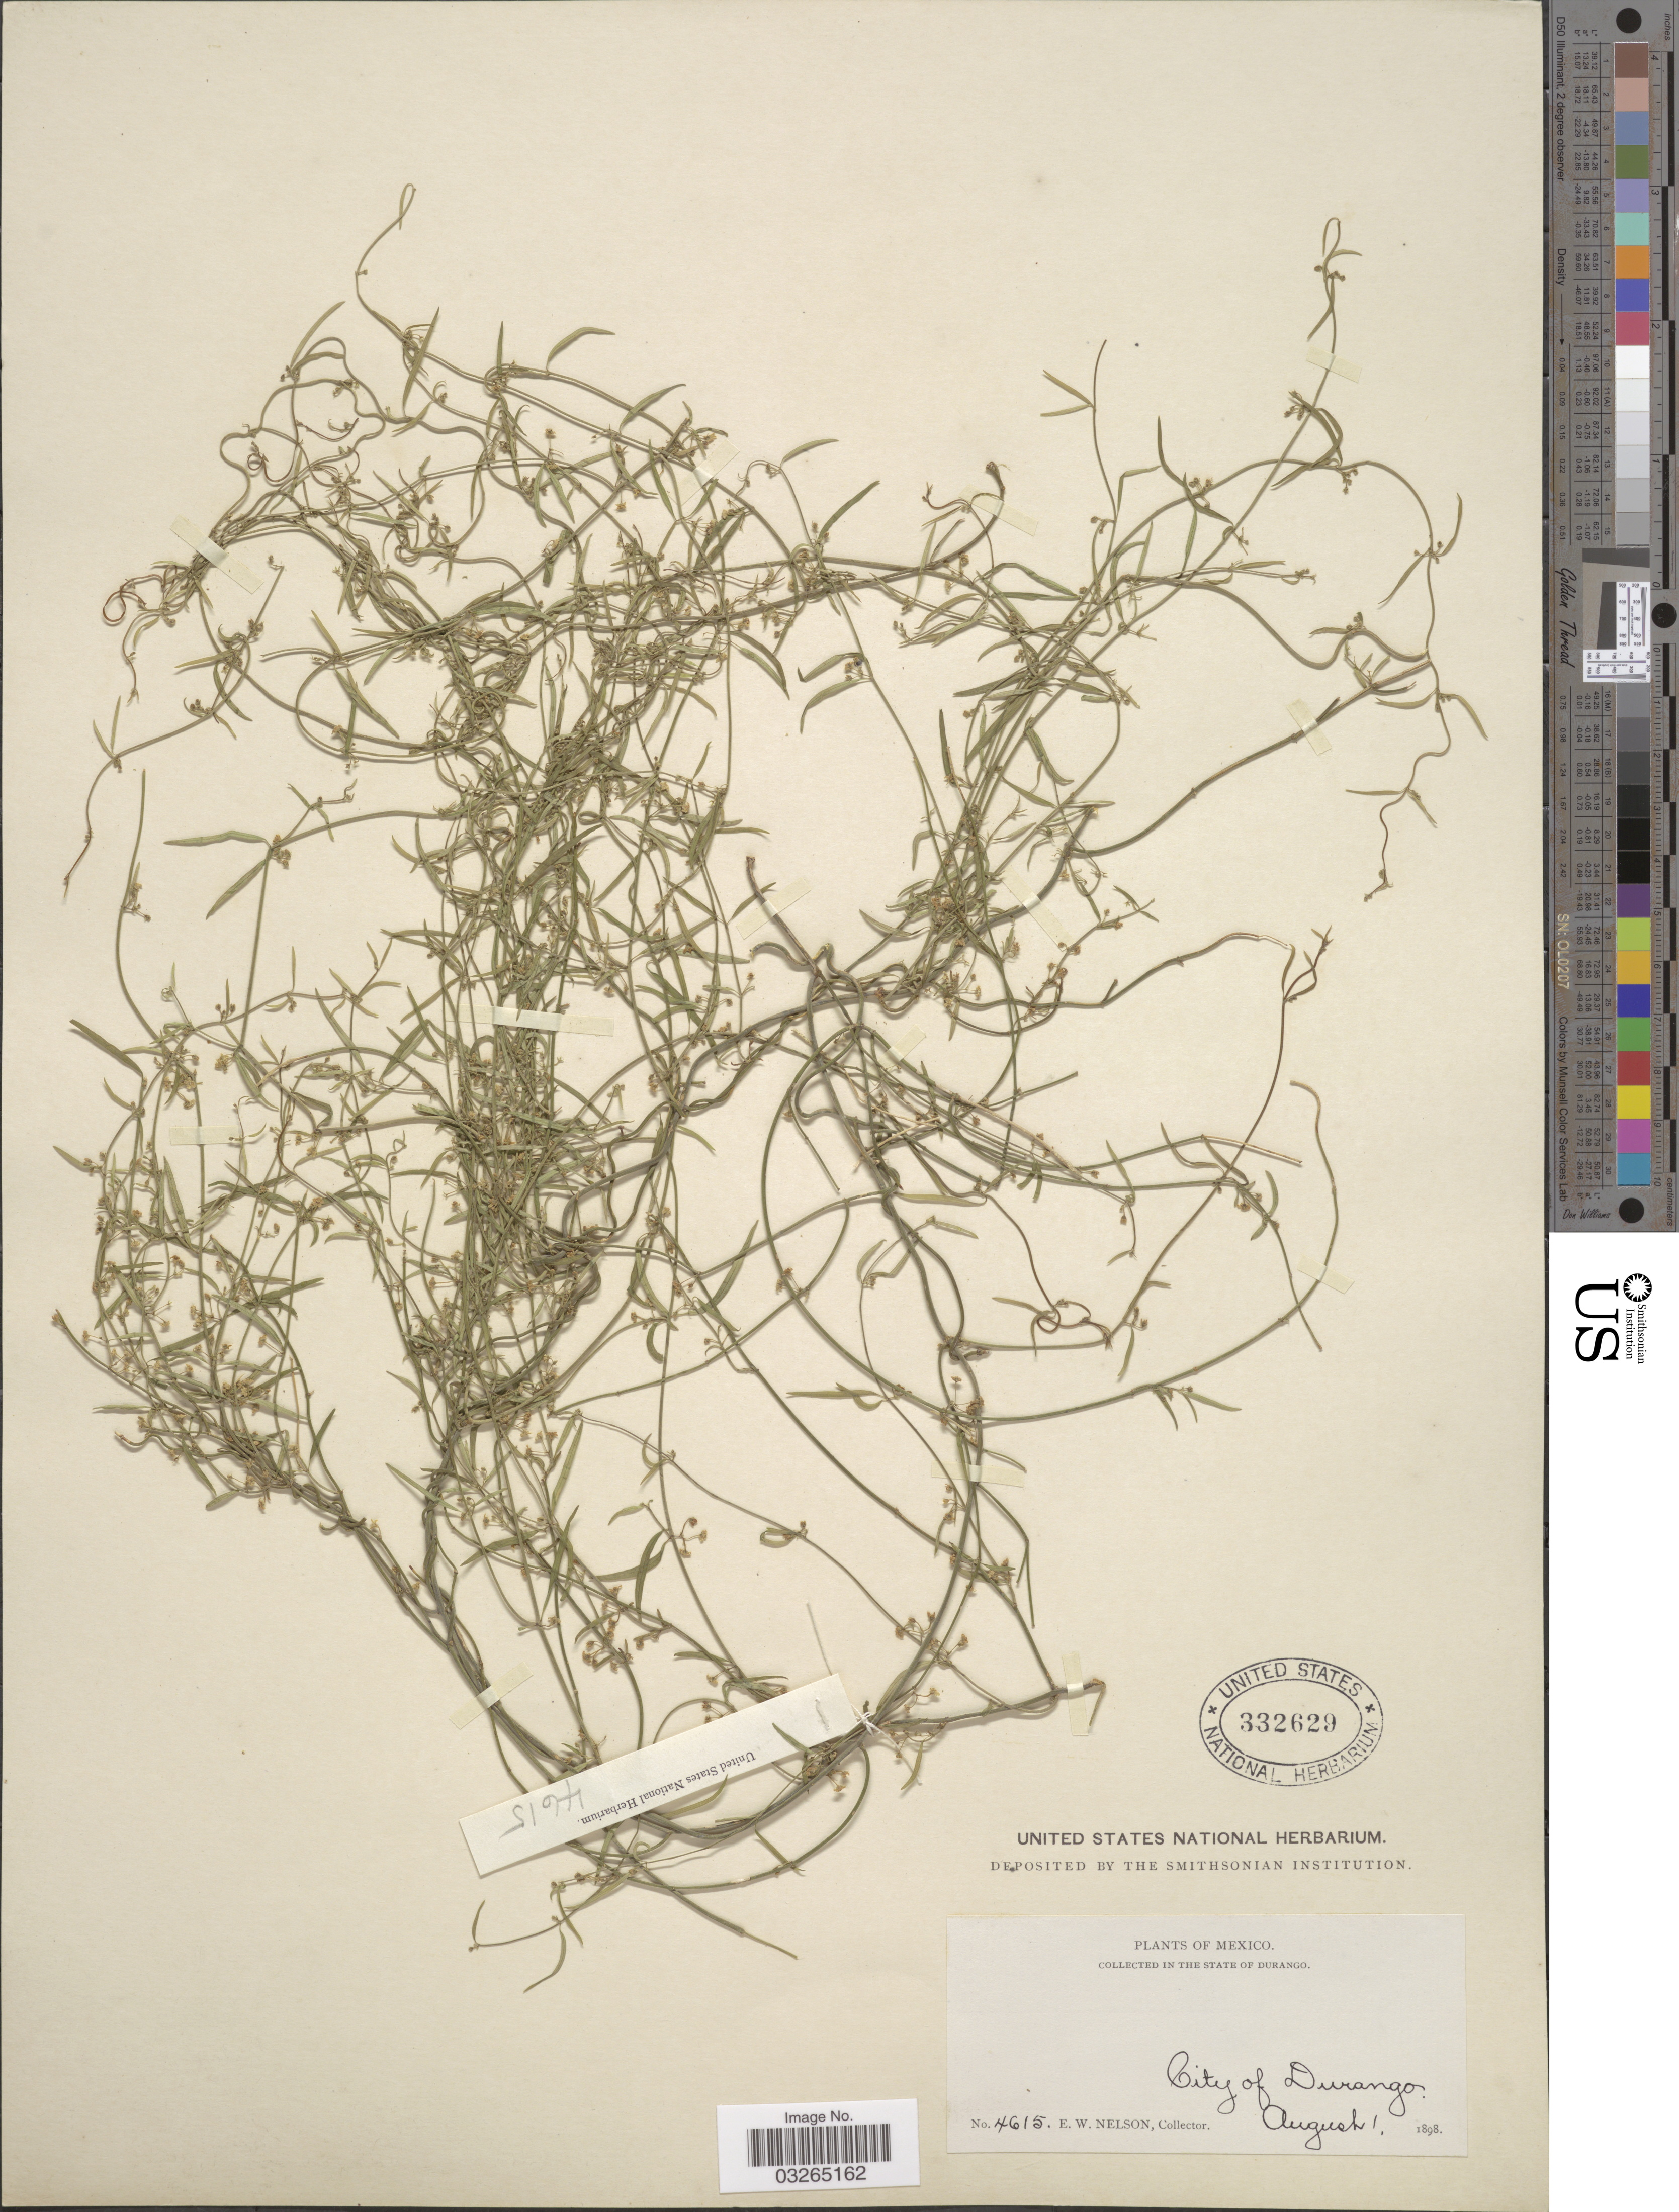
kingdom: Plantae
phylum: Tracheophyta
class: Magnoliopsida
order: Gentianales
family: Apocynaceae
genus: Vincetoxicum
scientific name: Vincetoxicum sp.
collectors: E. W. Nelson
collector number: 4615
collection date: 1898-08-01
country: Mexico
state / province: Durango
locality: City of Durango.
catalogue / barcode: US 332629